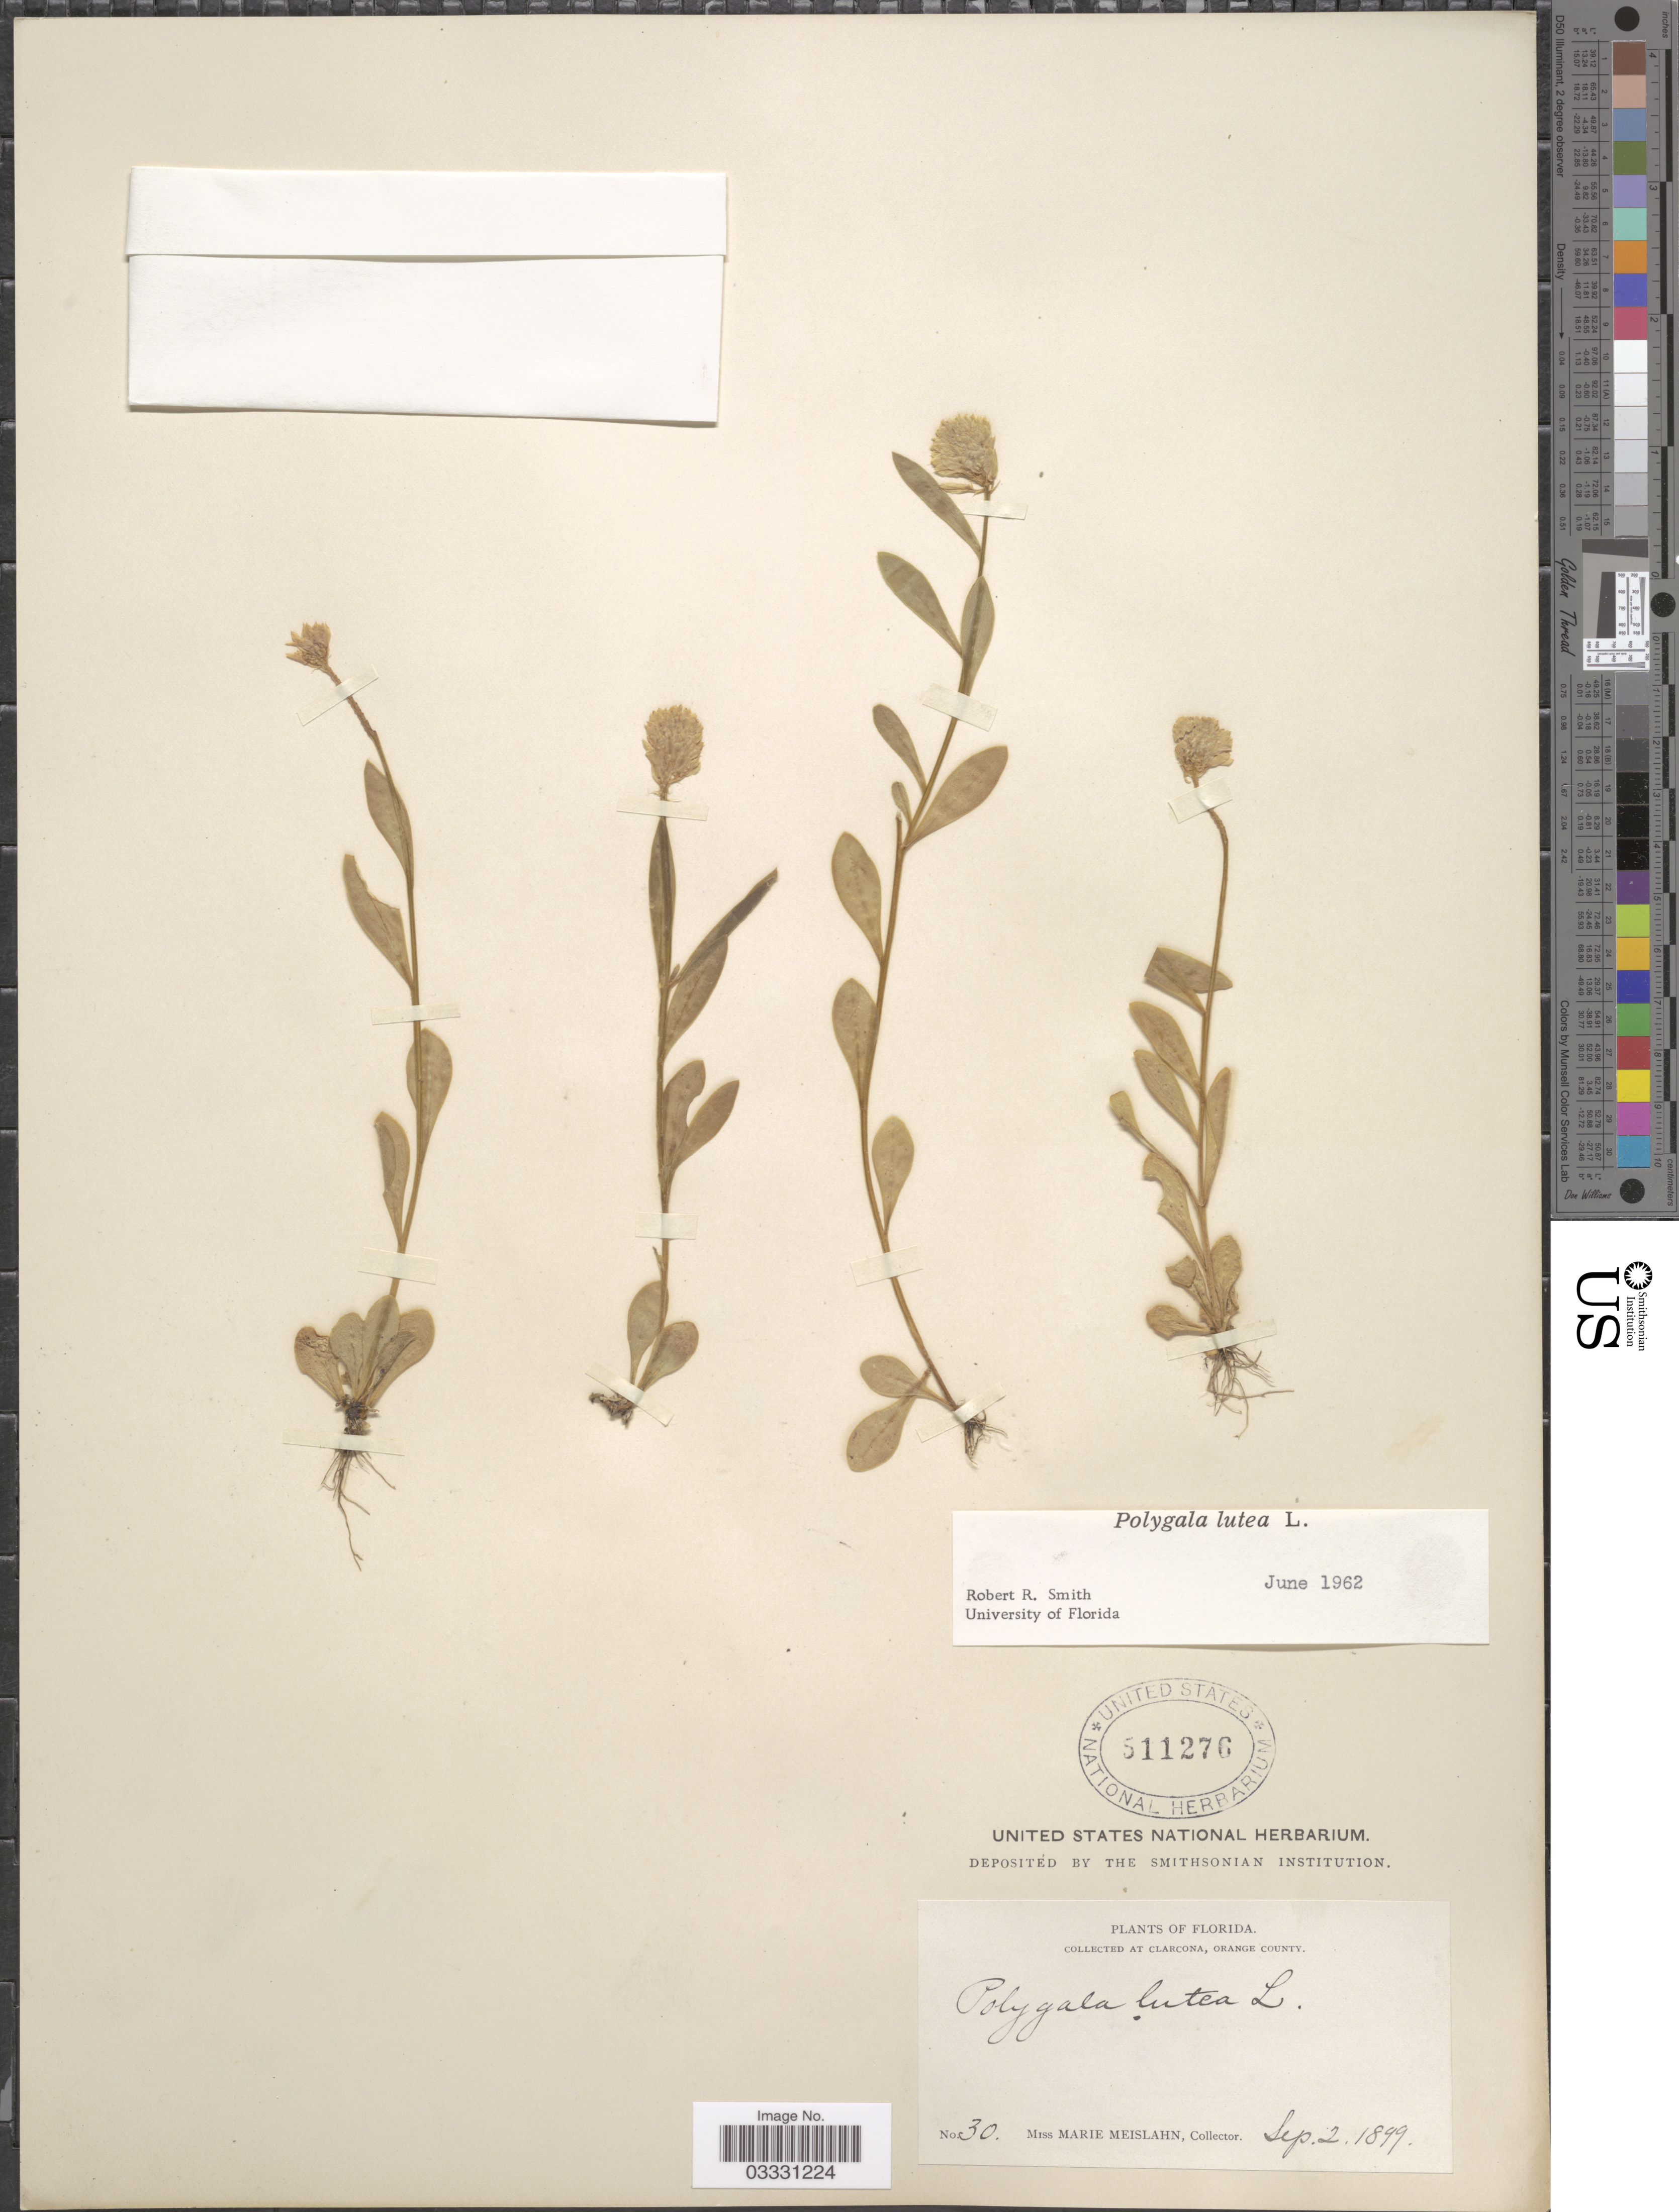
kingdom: Plantae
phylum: Tracheophyta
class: Magnoliopsida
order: Fabales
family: Polygalaceae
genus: Polygala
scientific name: Polygala lutea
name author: L.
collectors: M. Meislahn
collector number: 30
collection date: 1899-09-02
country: United States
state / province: Florida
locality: At Clarcona, Orange County.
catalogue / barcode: US 511276